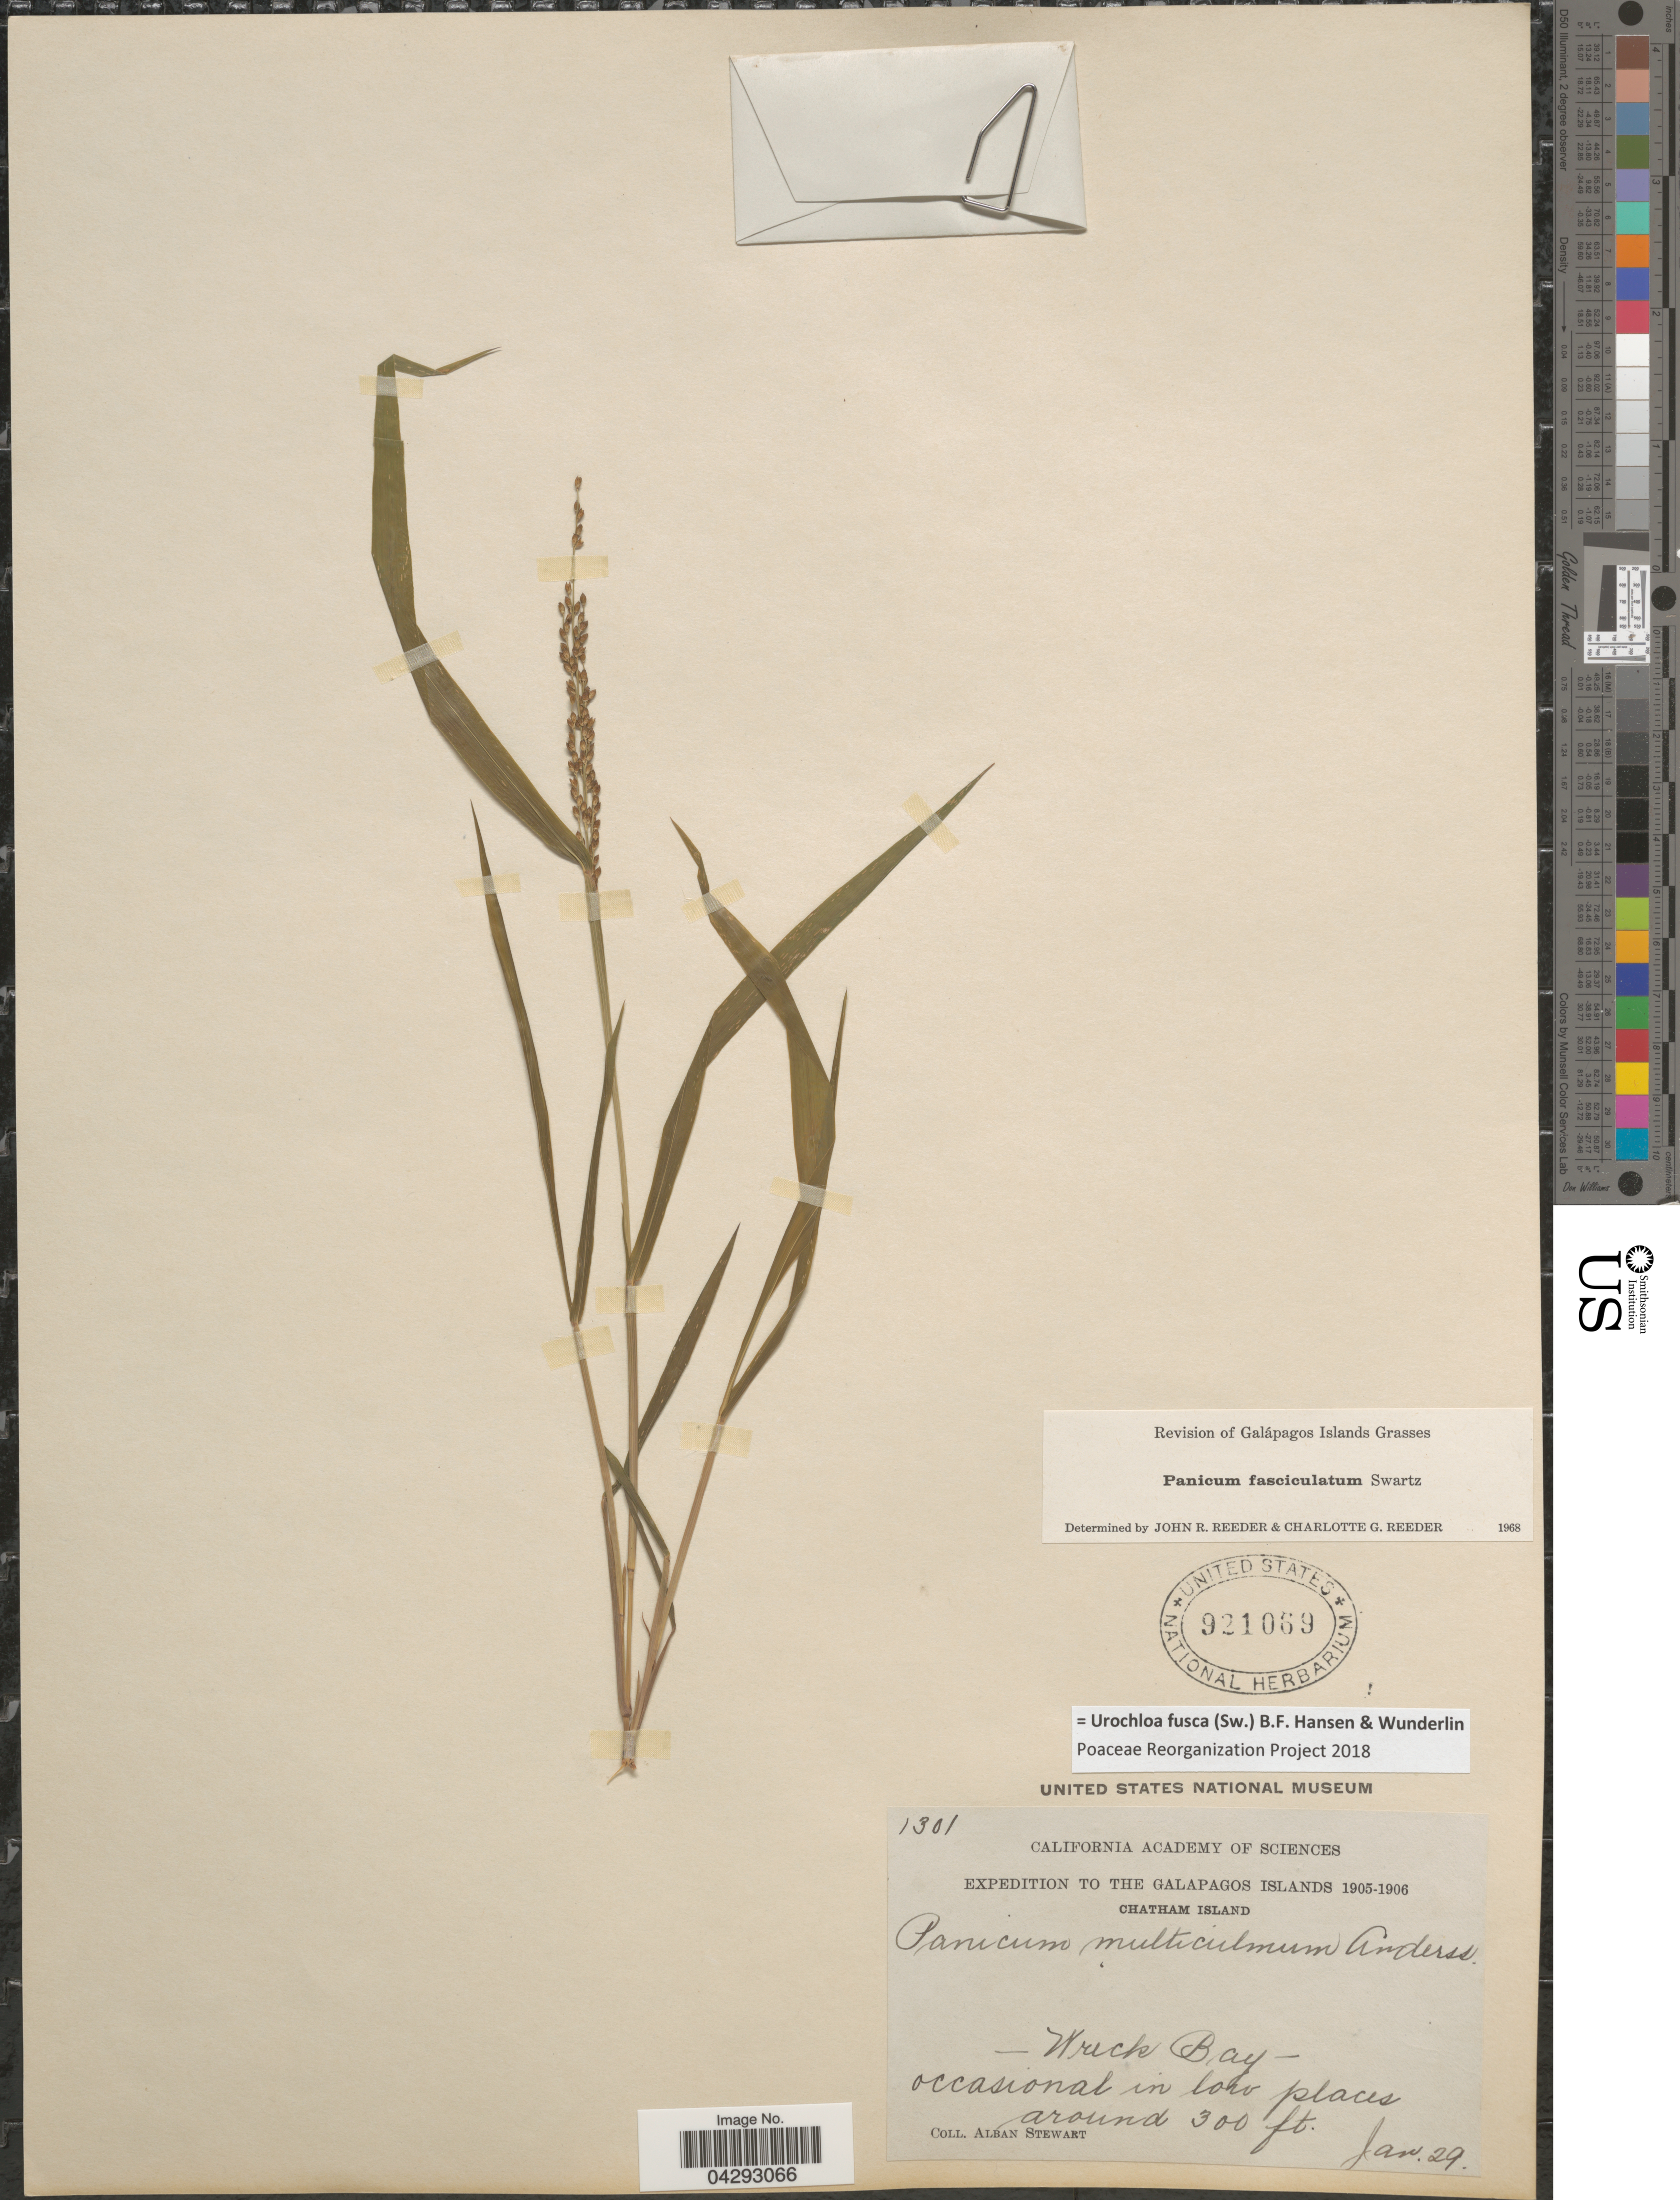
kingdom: Plantae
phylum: Tracheophyta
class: Liliopsida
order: Poales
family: Poaceae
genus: Urochloa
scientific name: Urochloa fusca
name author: (Sw.) B.F. Hansen & Wunderlin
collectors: A. Stewart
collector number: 1301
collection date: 1905-01-29/1906-01-29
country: Ecuador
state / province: Colón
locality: Expedition to the Galapagos Islands. Chatham Island. Wreck Bay.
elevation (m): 91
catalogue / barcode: US 921069